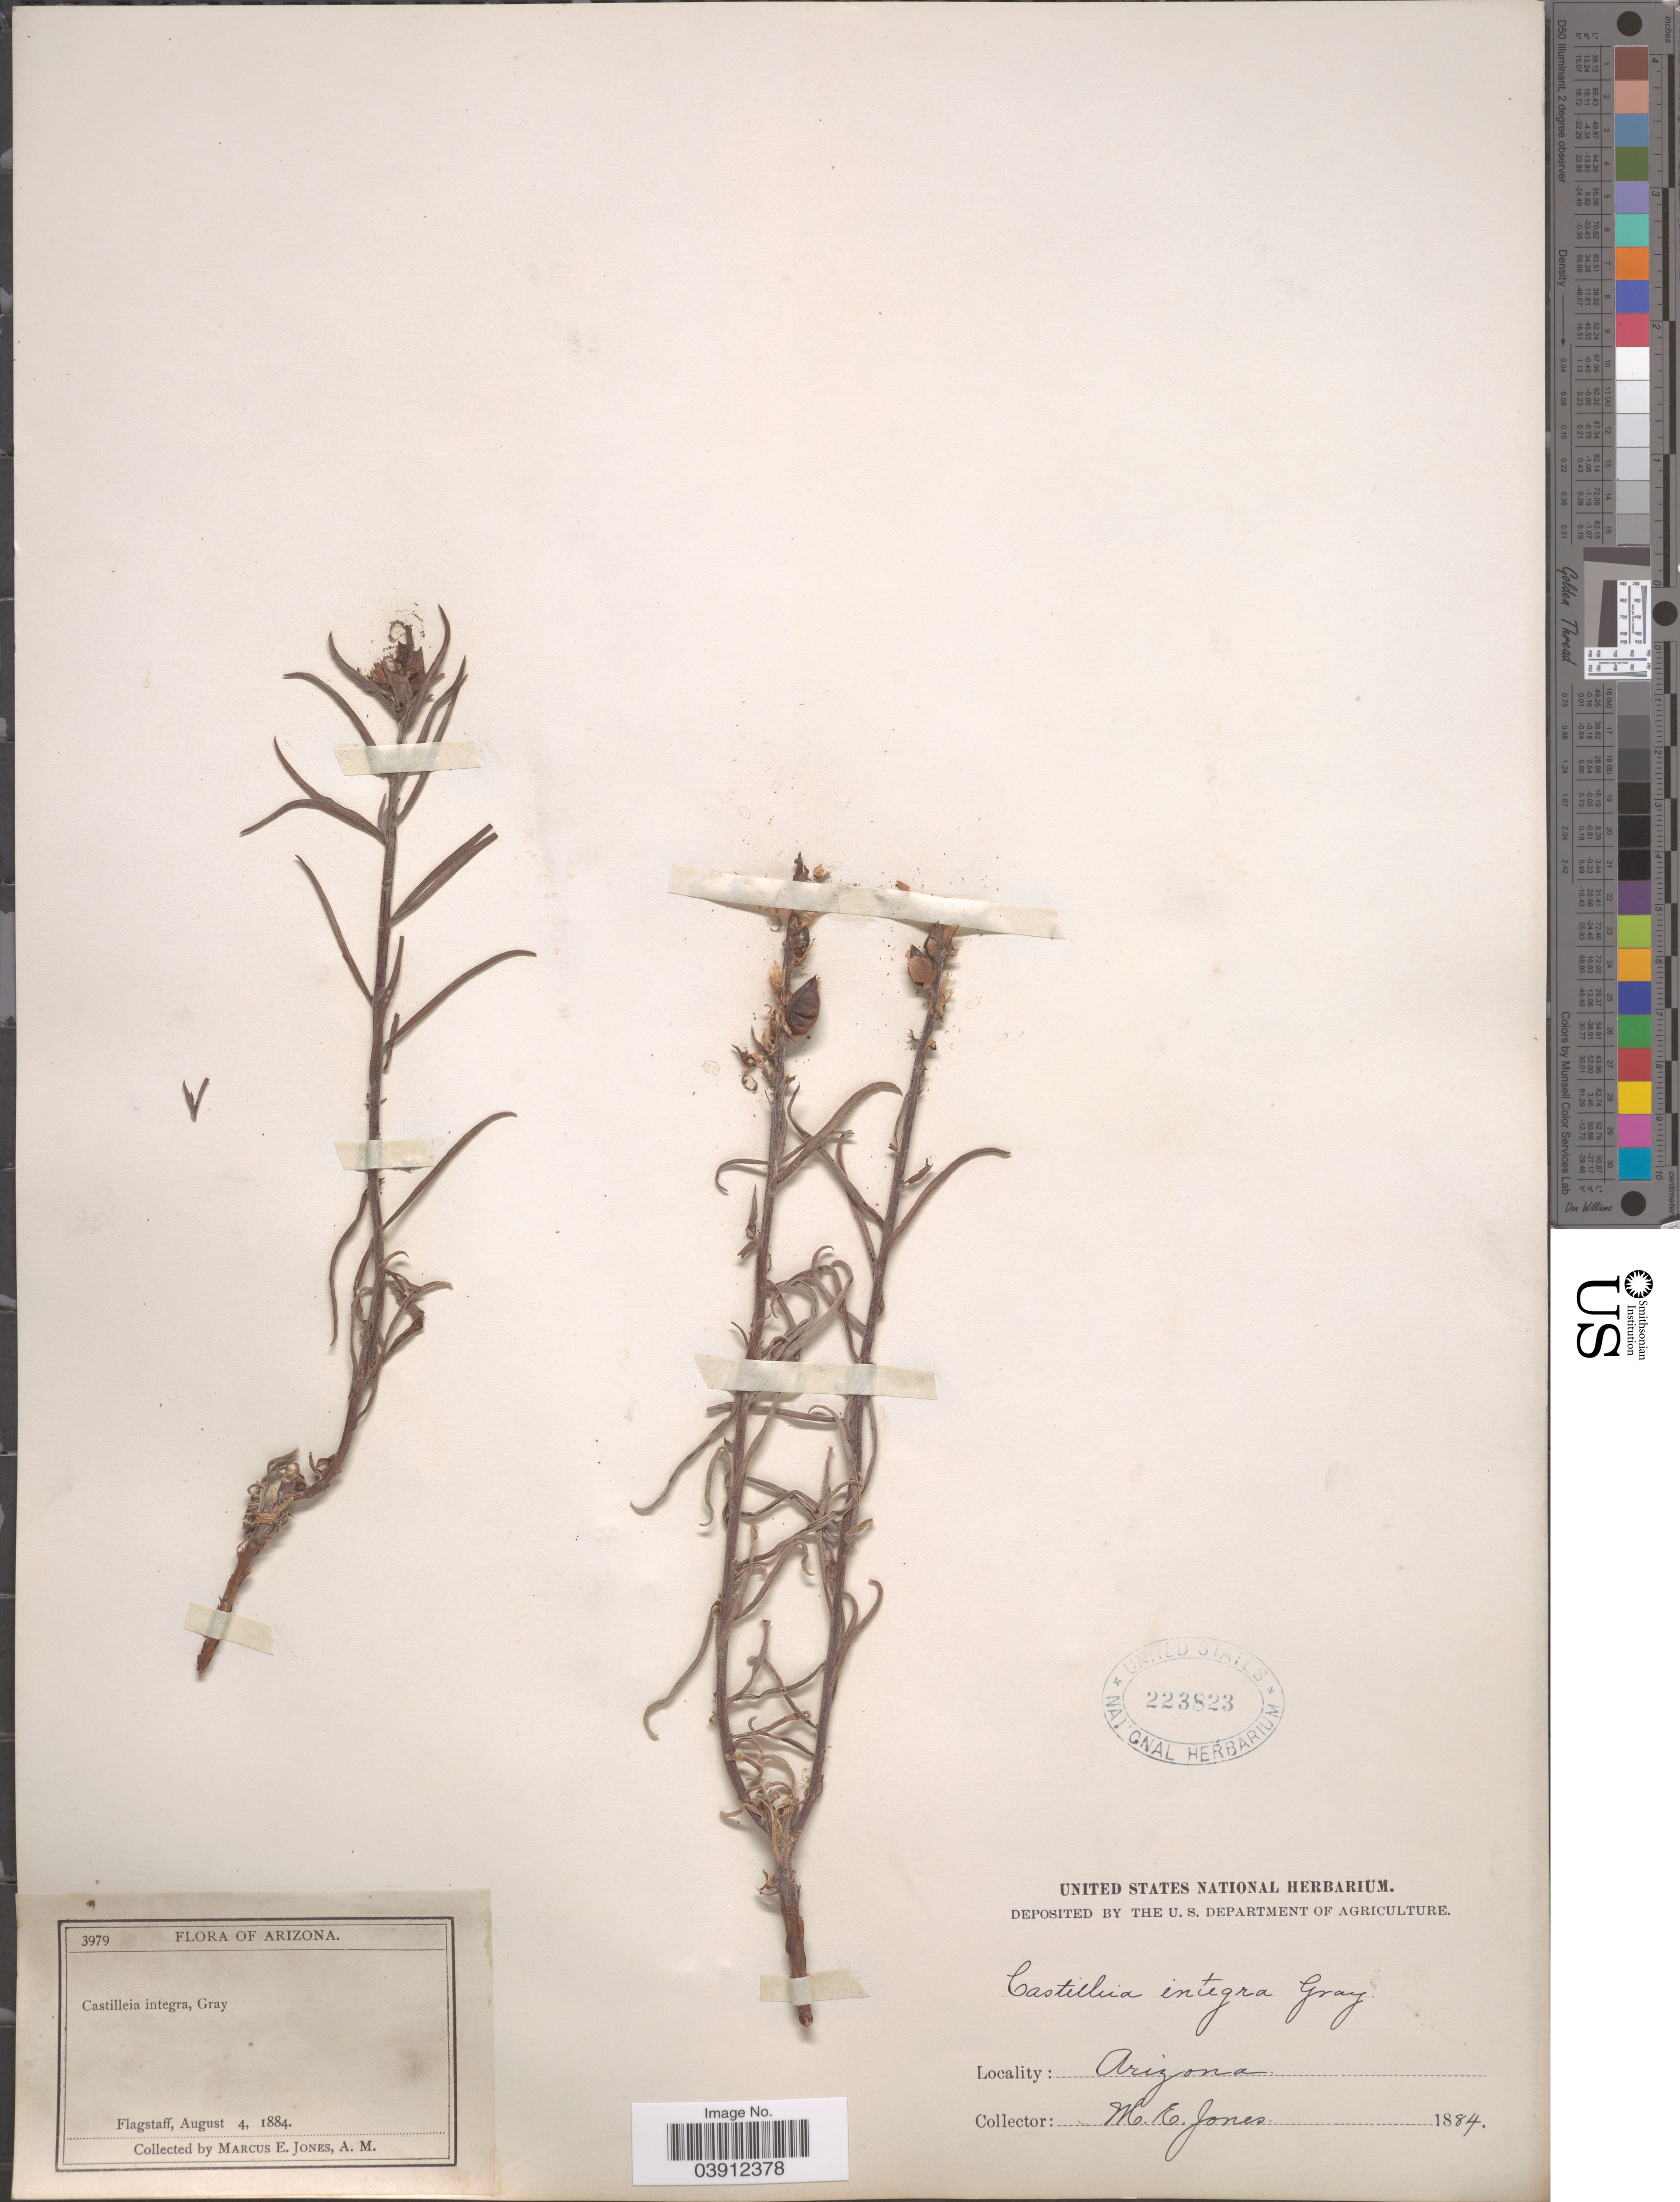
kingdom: Plantae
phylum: Tracheophyta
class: Magnoliopsida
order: Lamiales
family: Orobanchaceae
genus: Castilleja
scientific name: Castilleja integra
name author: A. Gray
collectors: M. E. Jones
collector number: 3979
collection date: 1884-08-04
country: United States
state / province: Arizona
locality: Flagstaff.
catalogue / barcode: US 223823